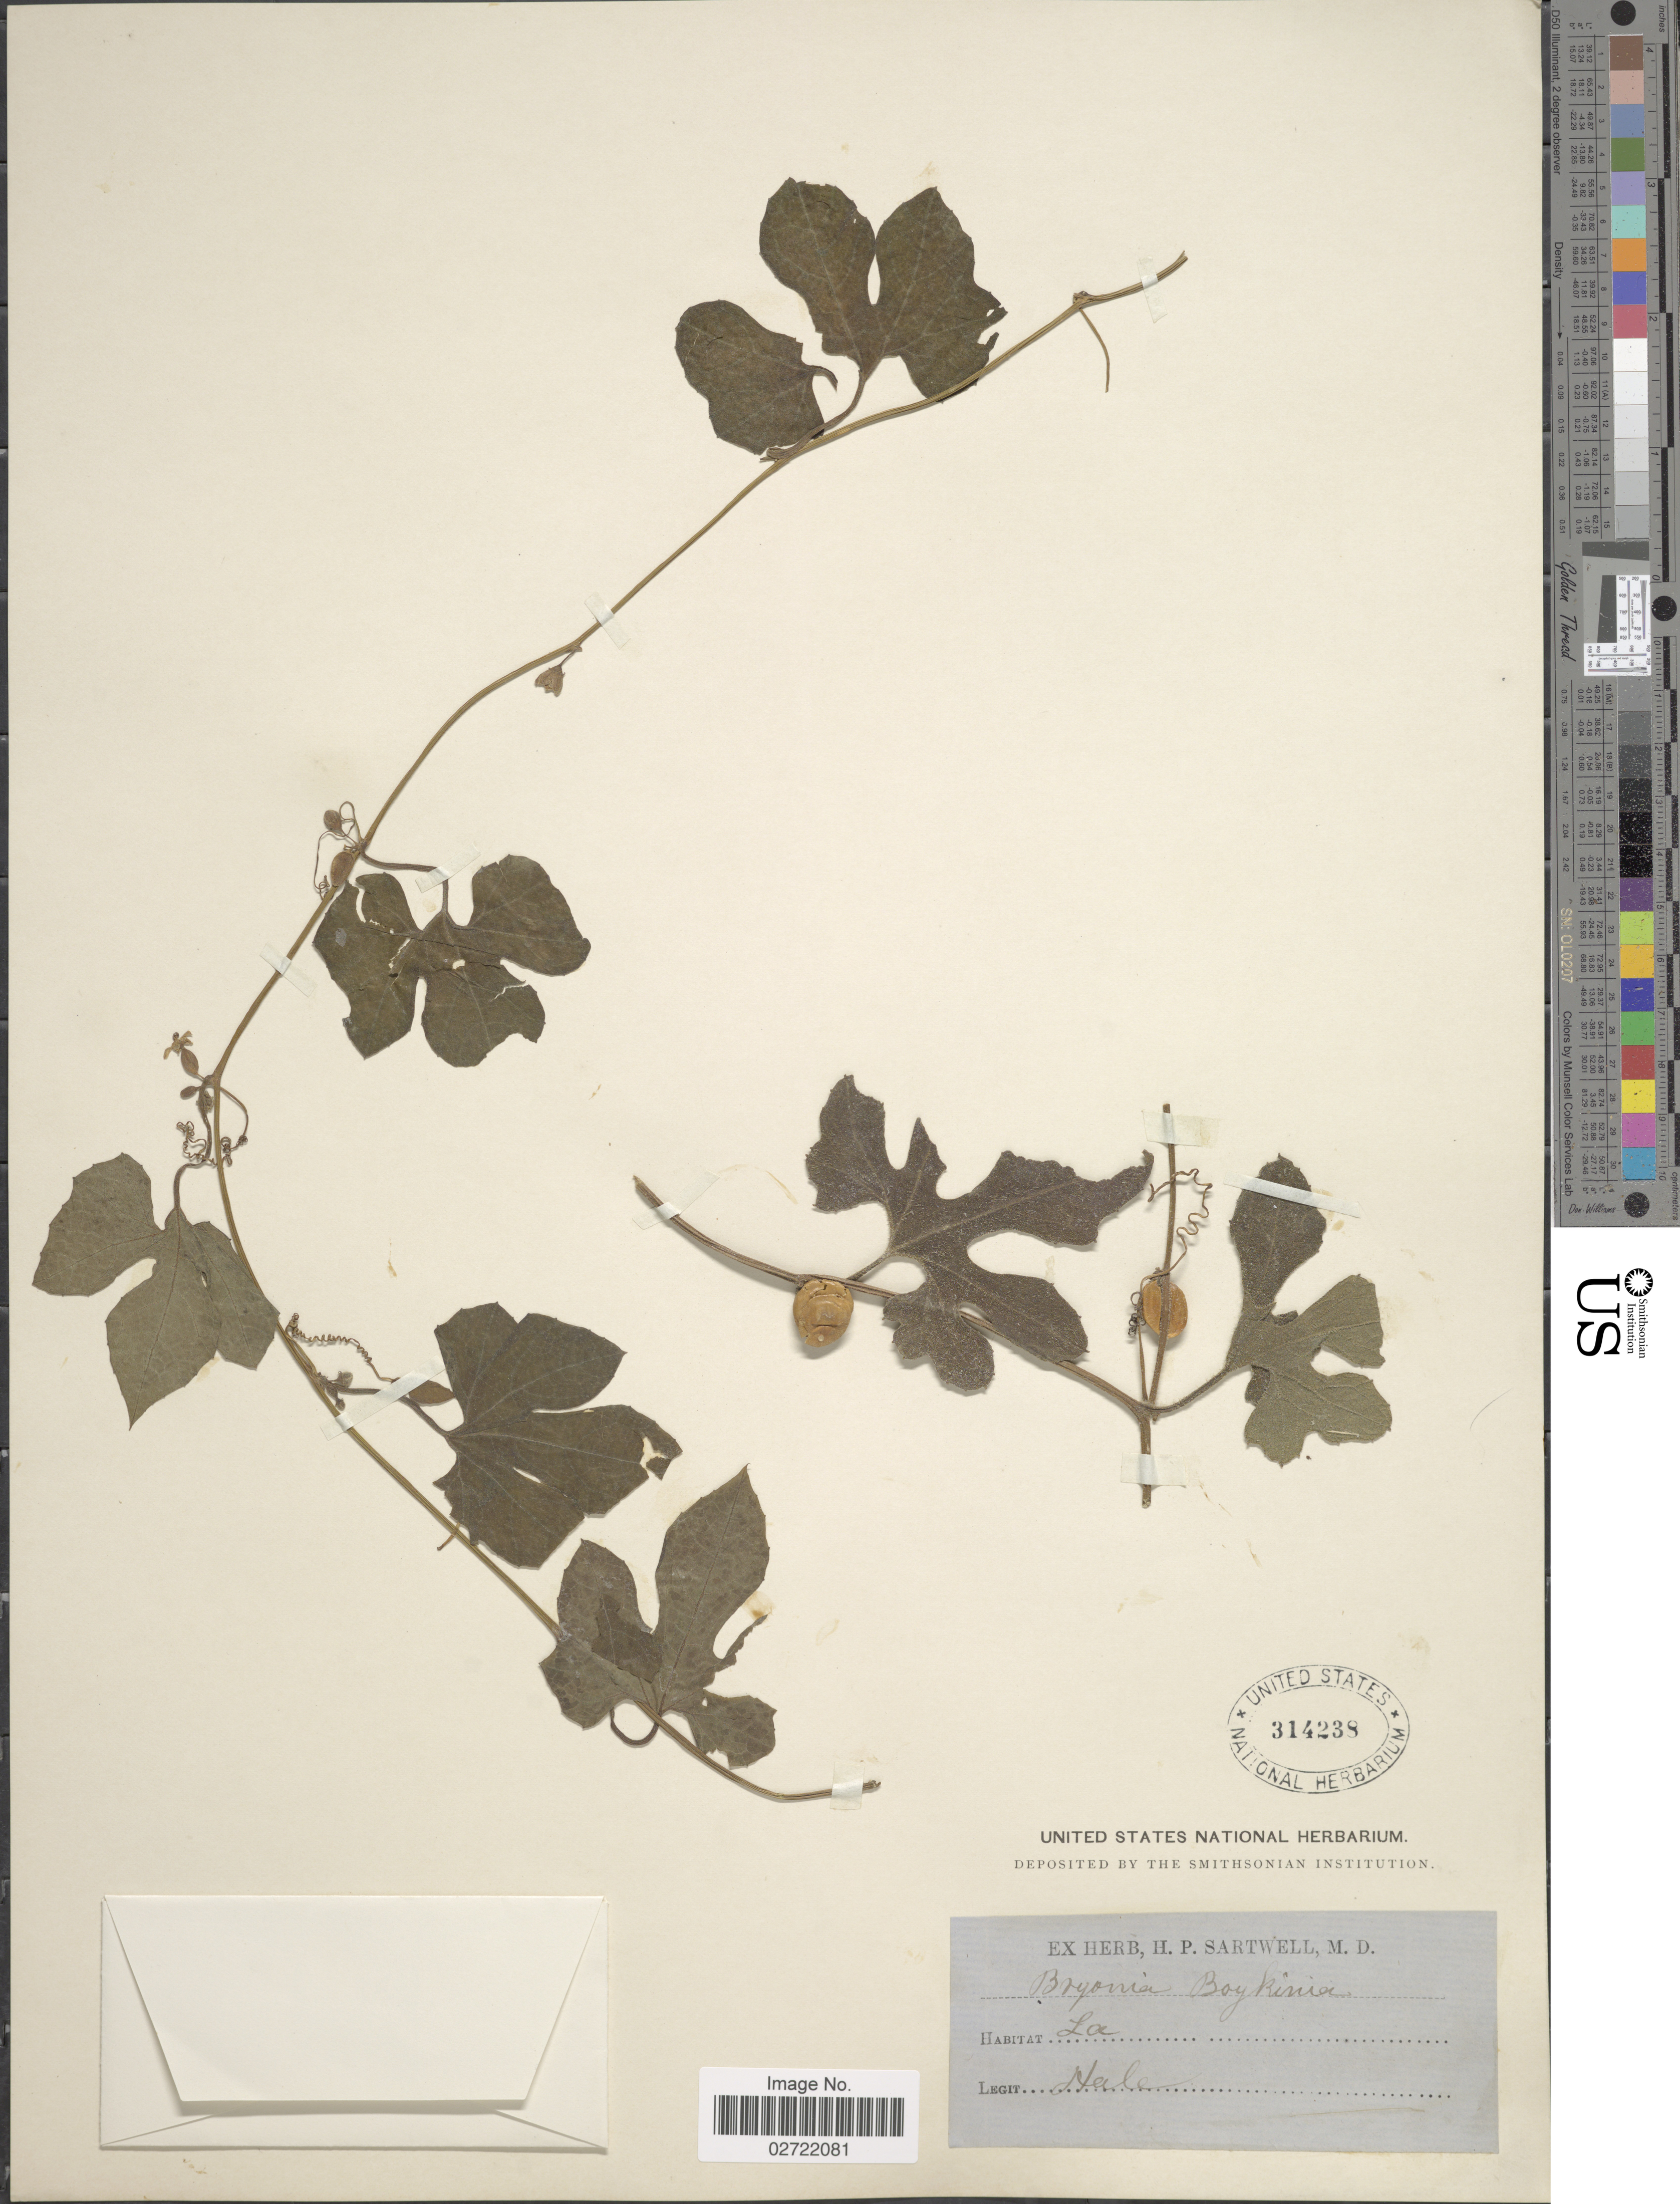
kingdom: Plantae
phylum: Tracheophyta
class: Magnoliopsida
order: Cucurbitales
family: Cucurbitaceae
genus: Cayaponia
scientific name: Cayaponia quinqueloba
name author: (Raf.) Shinners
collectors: -- Hale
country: United States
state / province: Louisiana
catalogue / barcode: US 314238